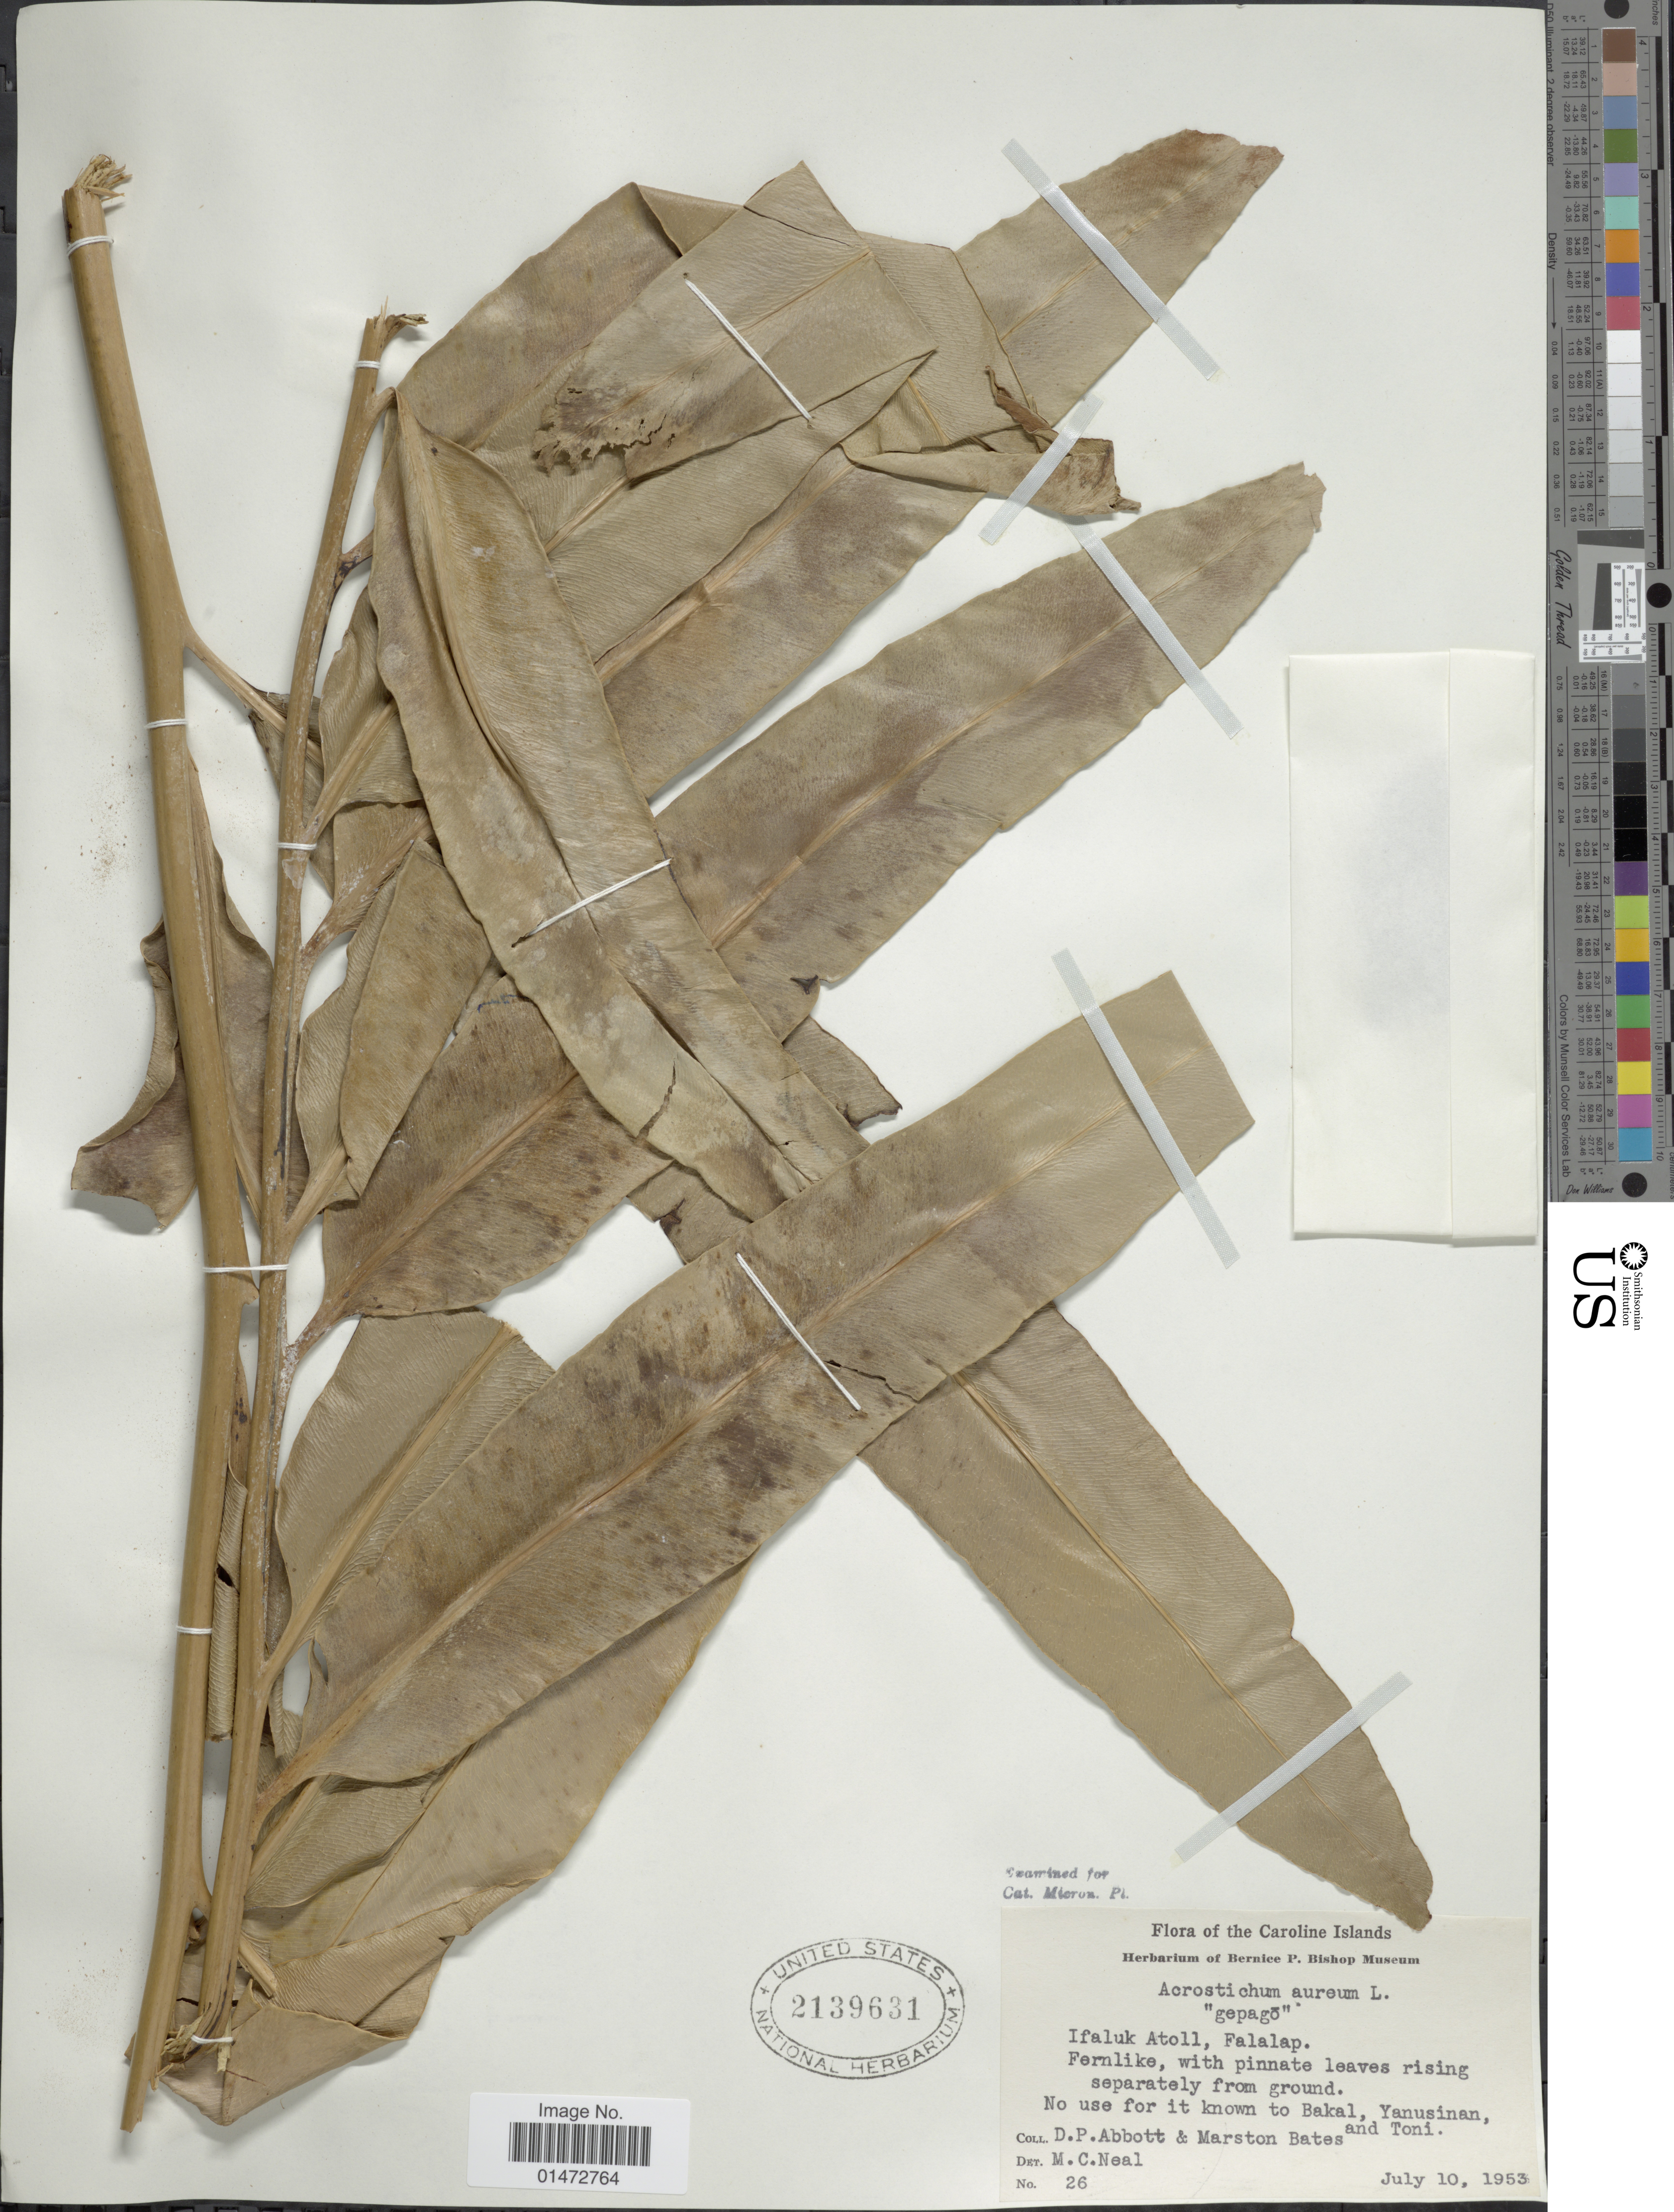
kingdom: Plantae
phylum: Tracheophyta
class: Polypodiopsida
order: Polypodiales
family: Pteridaceae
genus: Acrostichum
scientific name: Acrostichum aureum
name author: L.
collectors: D. P. Abbott & M. Bates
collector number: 26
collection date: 1953-07-10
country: Micronesia, Federated States of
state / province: Yap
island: Ifalik [Ifaluk] Atoll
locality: The Caroline Islands. Ifaluk Atoll, Falalap. Fernlike, with pinnate leaves rising separately from ground. No use for it known to Bakal, Yanusinan, and Toni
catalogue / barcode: US 2139631